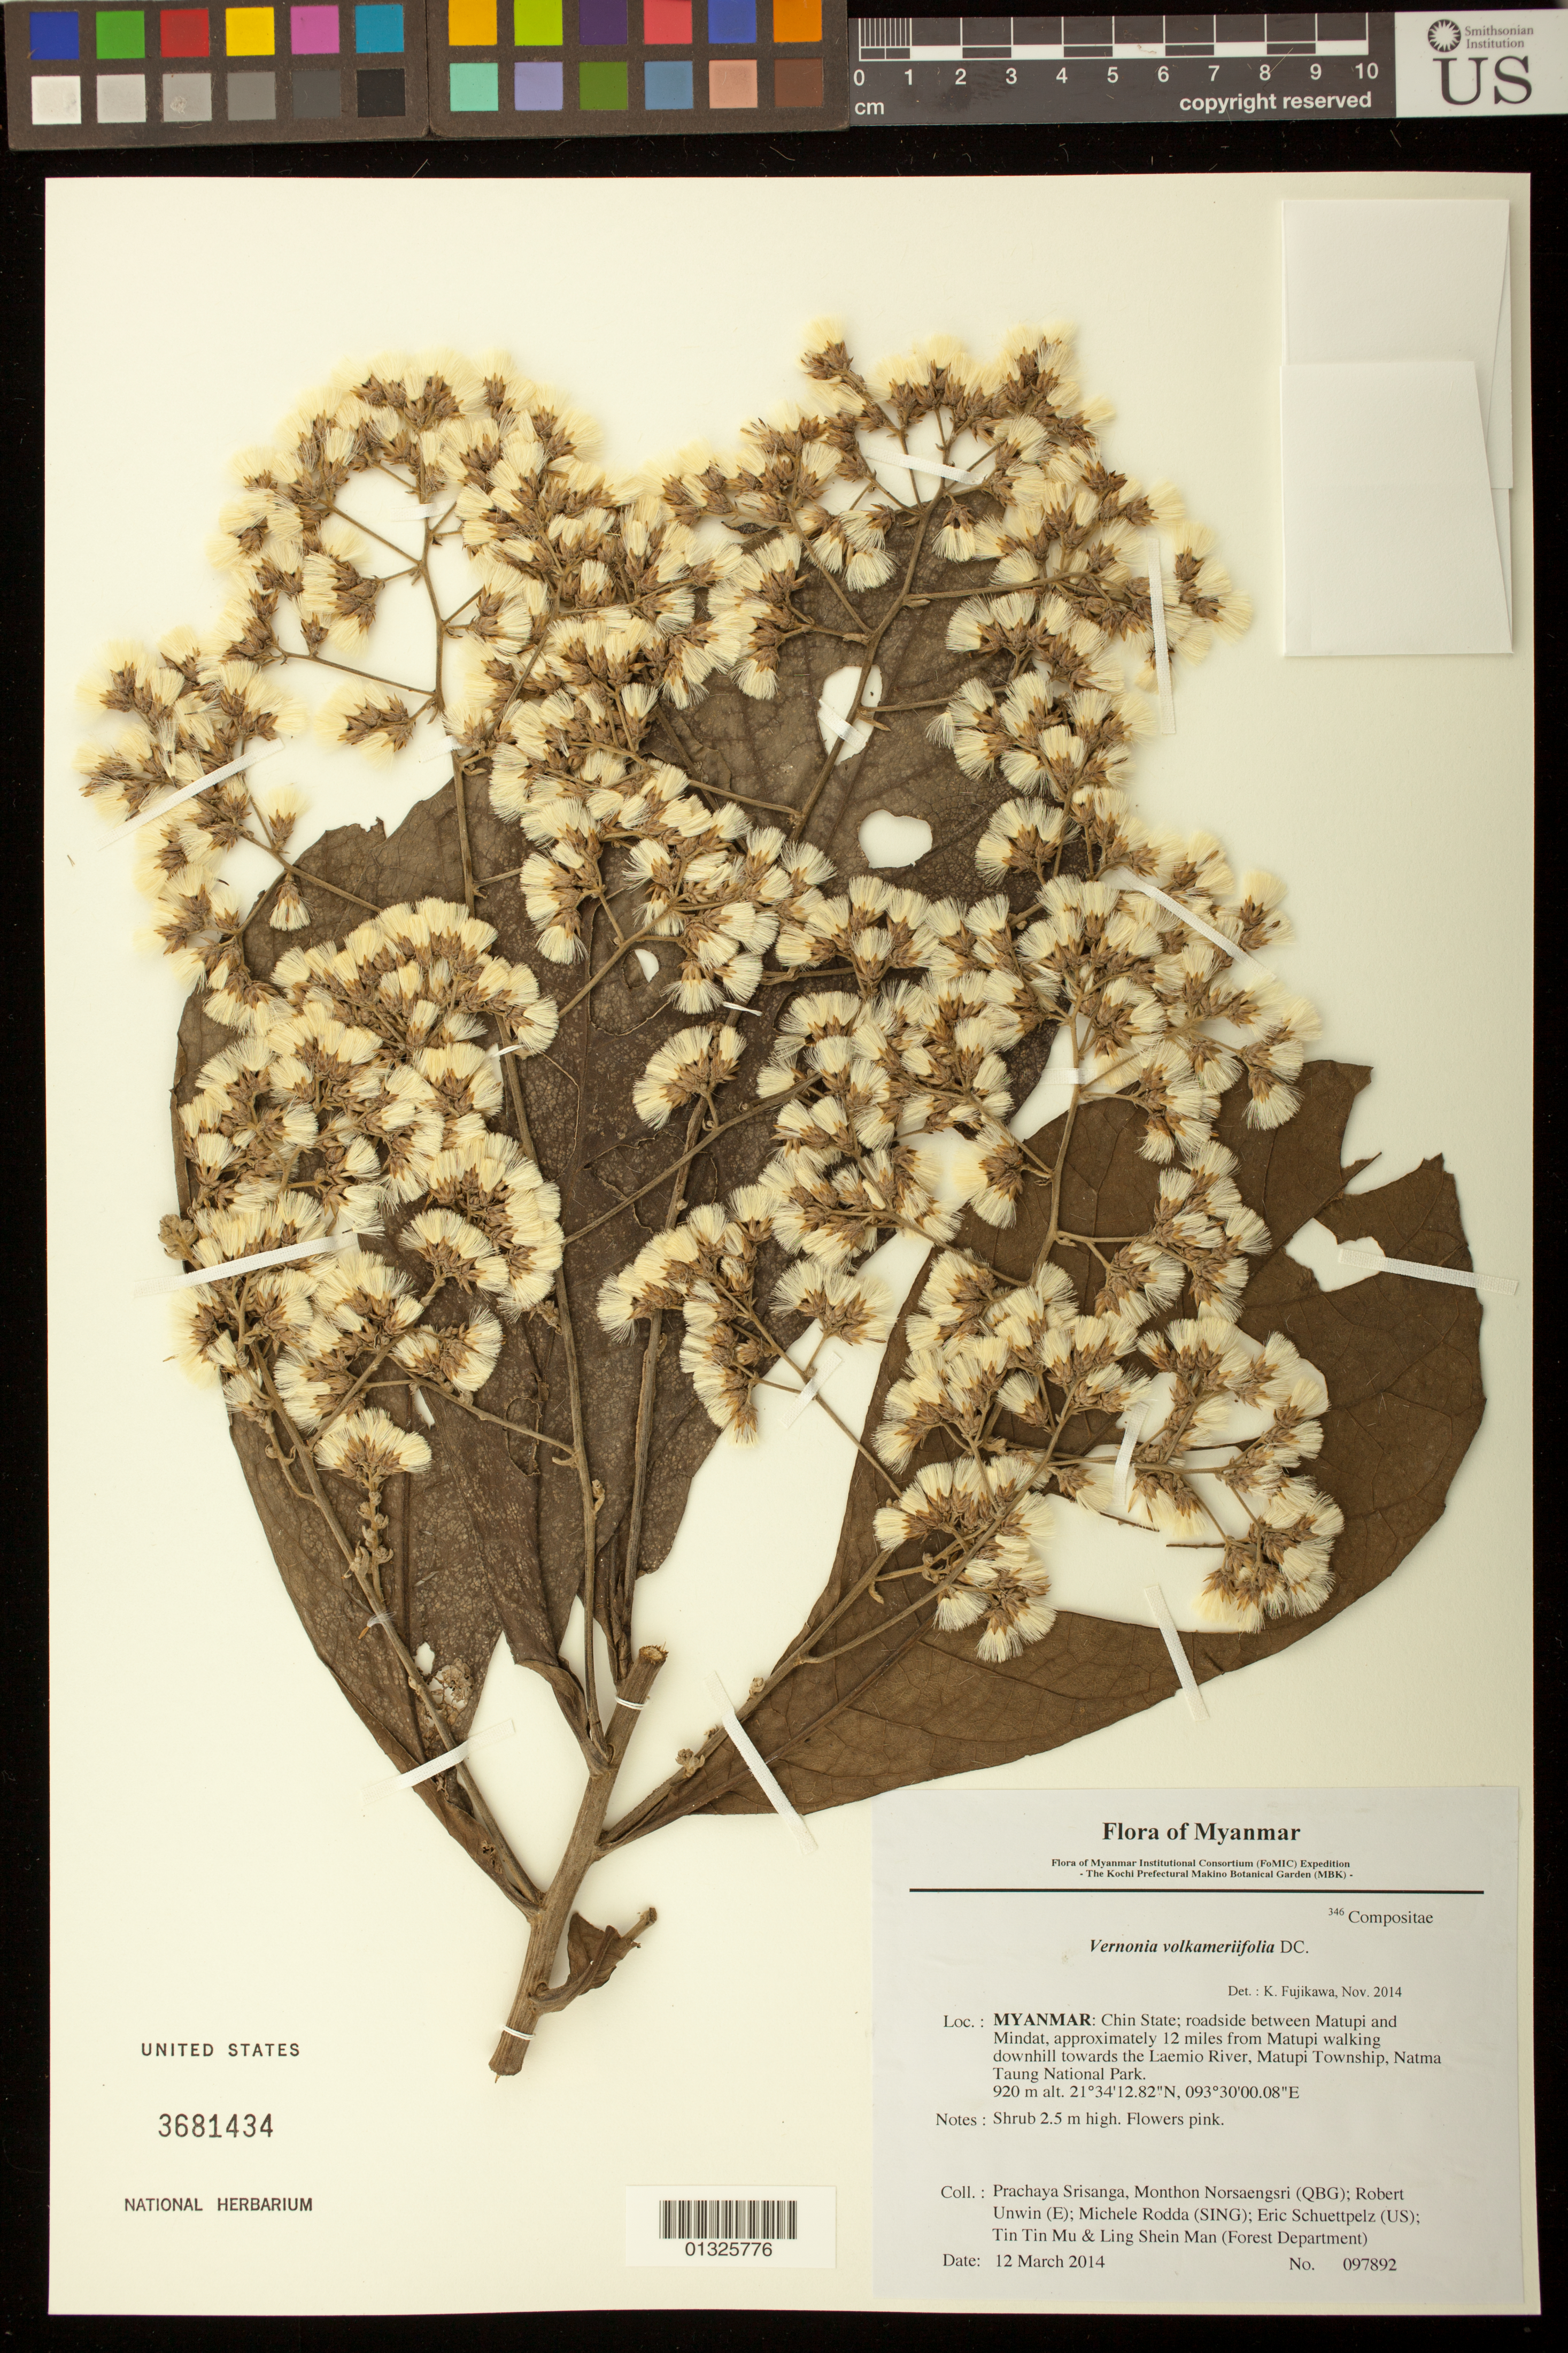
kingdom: Plantae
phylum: Tracheophyta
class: Magnoliopsida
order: Asterales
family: Asteraceae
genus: Monosis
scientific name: Monosis volkameriifolia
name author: (DC.) H. Rob. & Skvarla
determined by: Funk, Vicki A., (BOT), Smithsonian Institution - National Museum of Natural History (UNITED STATES)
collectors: P. Srisanga, M. Norsaengsri, R. Unwin, M. Rodda, E. Schuettpelz, Tin Tin Mu & Ling Shein Man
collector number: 97892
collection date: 2014-03-12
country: Myanmar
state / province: Chin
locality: Roadside between Matupi and Mindat, approximately 12 miles from Matupi walking downhill towards the Laemio River, Matupi Township, Natma Taung National Park.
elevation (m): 920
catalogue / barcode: US 3681434